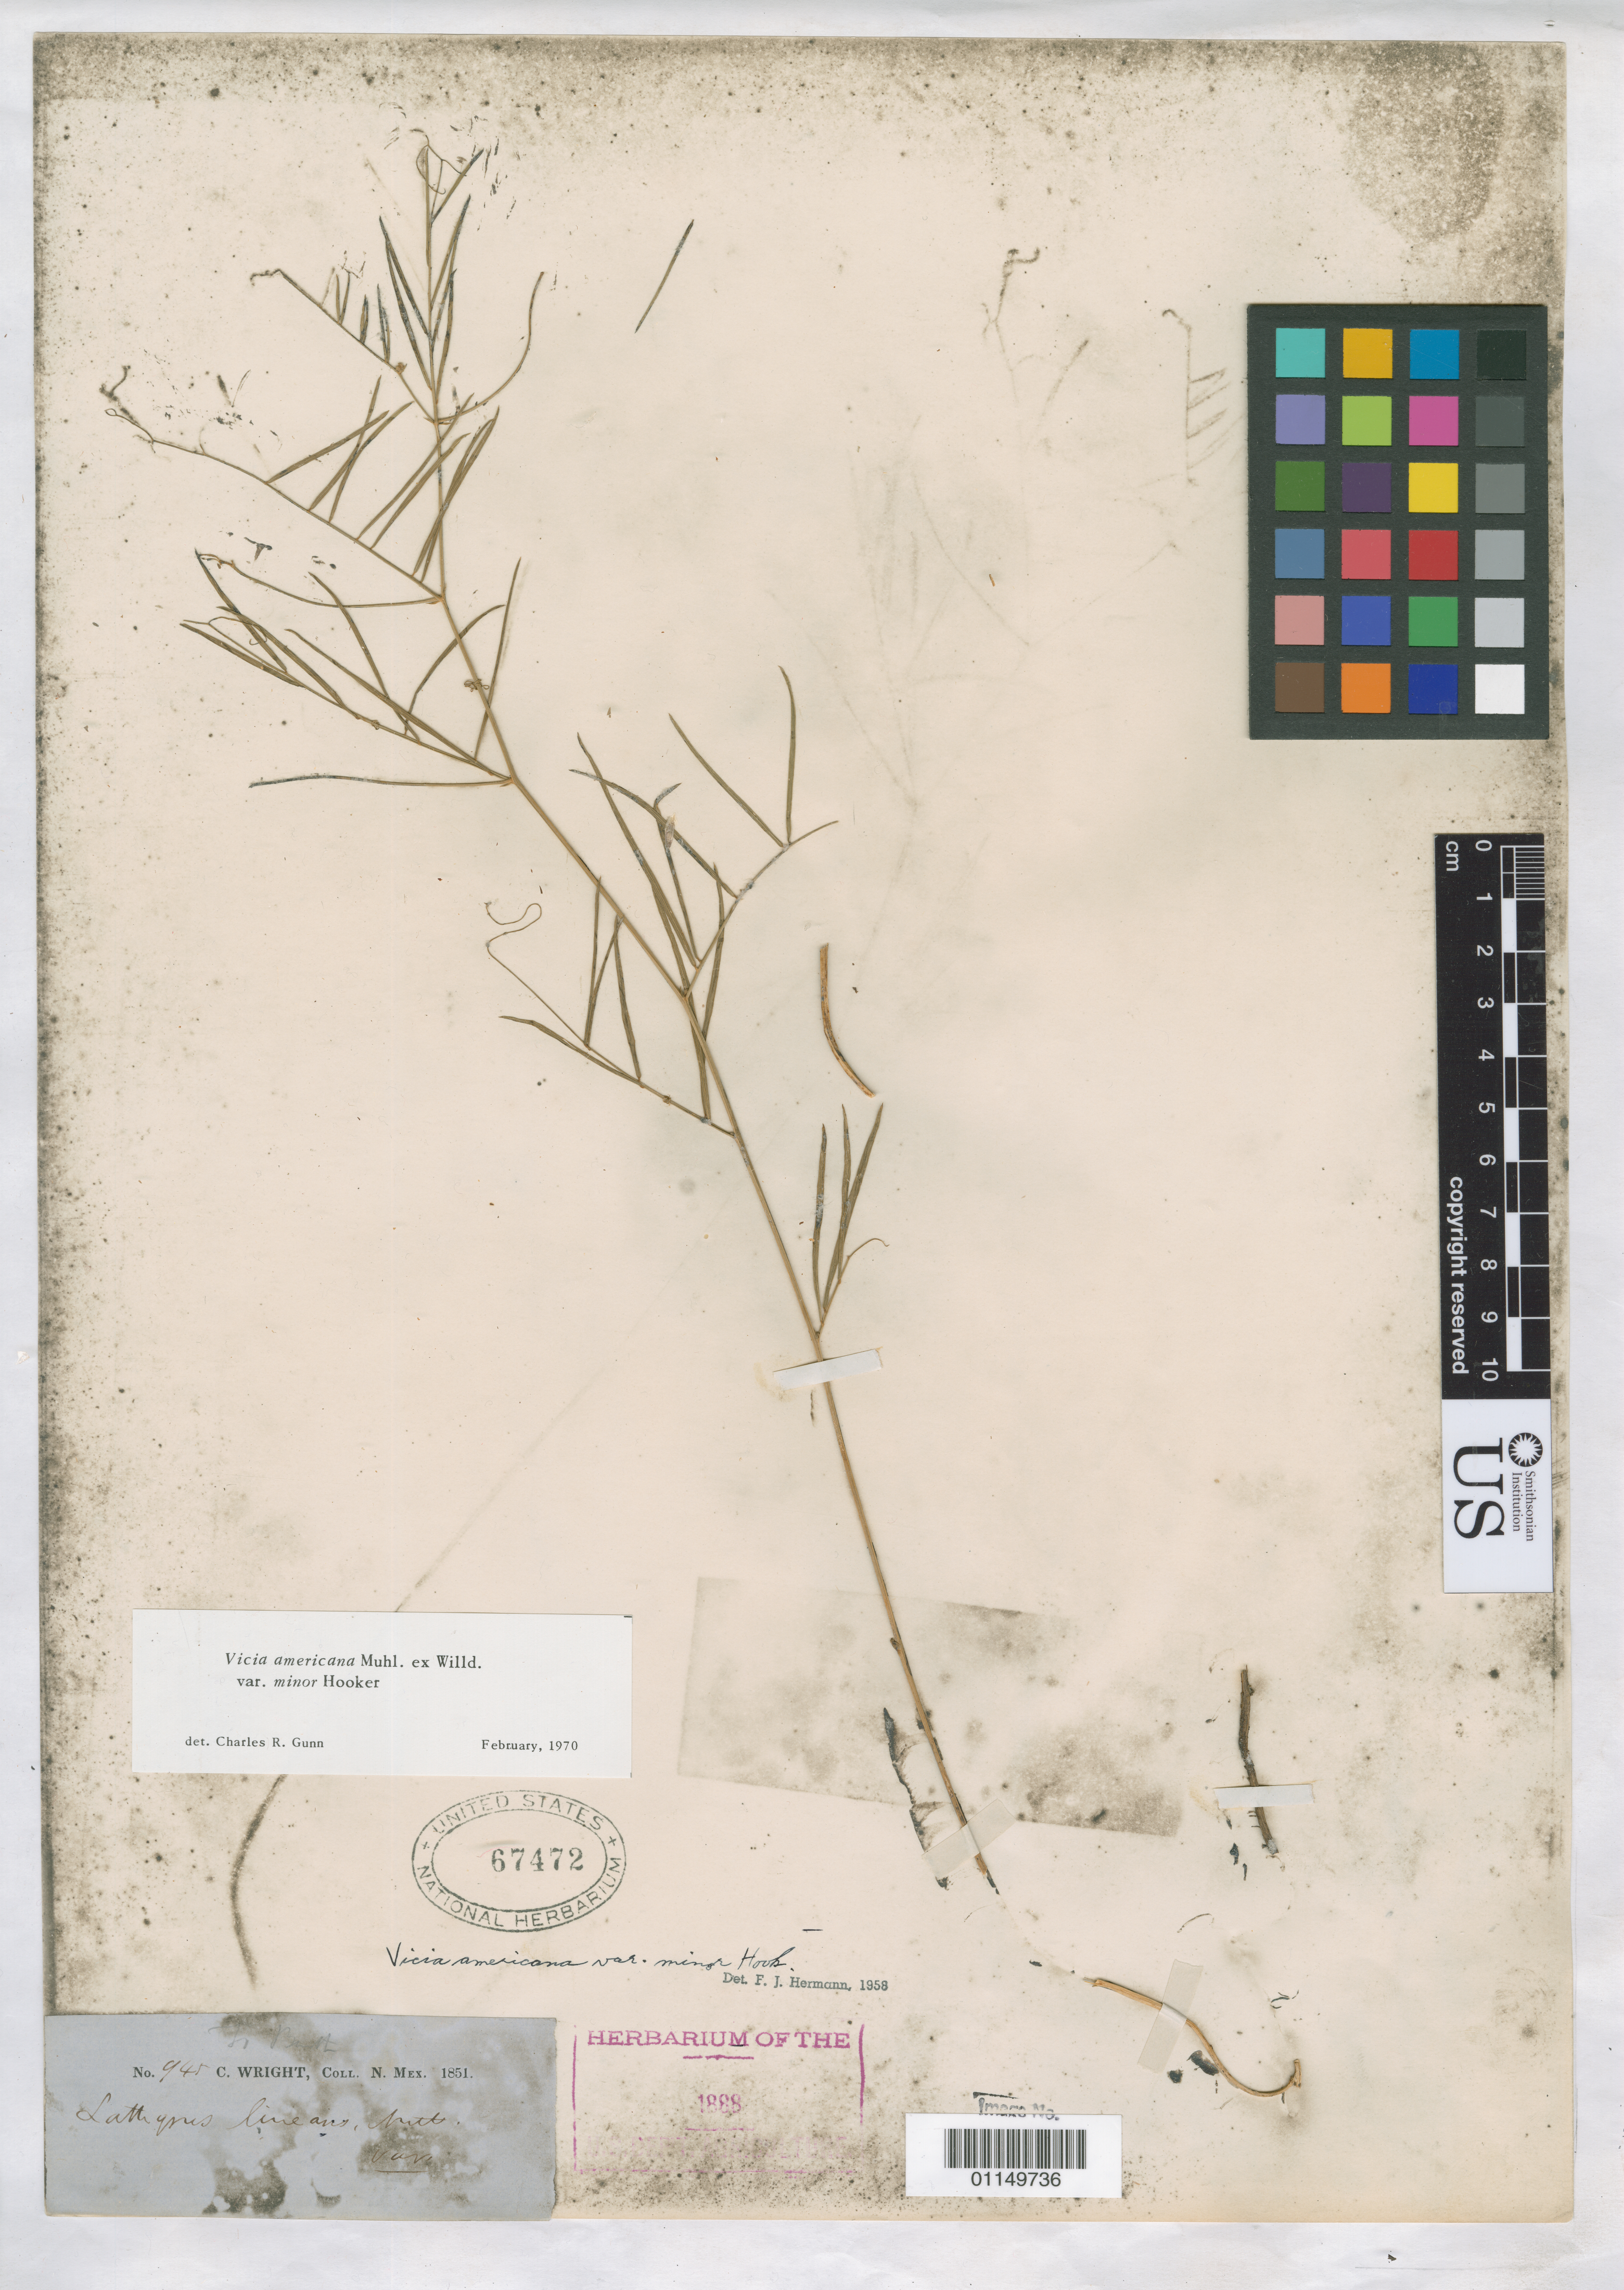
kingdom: Plantae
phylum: Tracheophyta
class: Magnoliopsida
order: Fabales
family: Fabaceae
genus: Vicia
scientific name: Vicia americana var. minor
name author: Hook.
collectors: C. Wright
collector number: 945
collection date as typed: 1851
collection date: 1851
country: United States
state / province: New Mexico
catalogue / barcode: US 67472